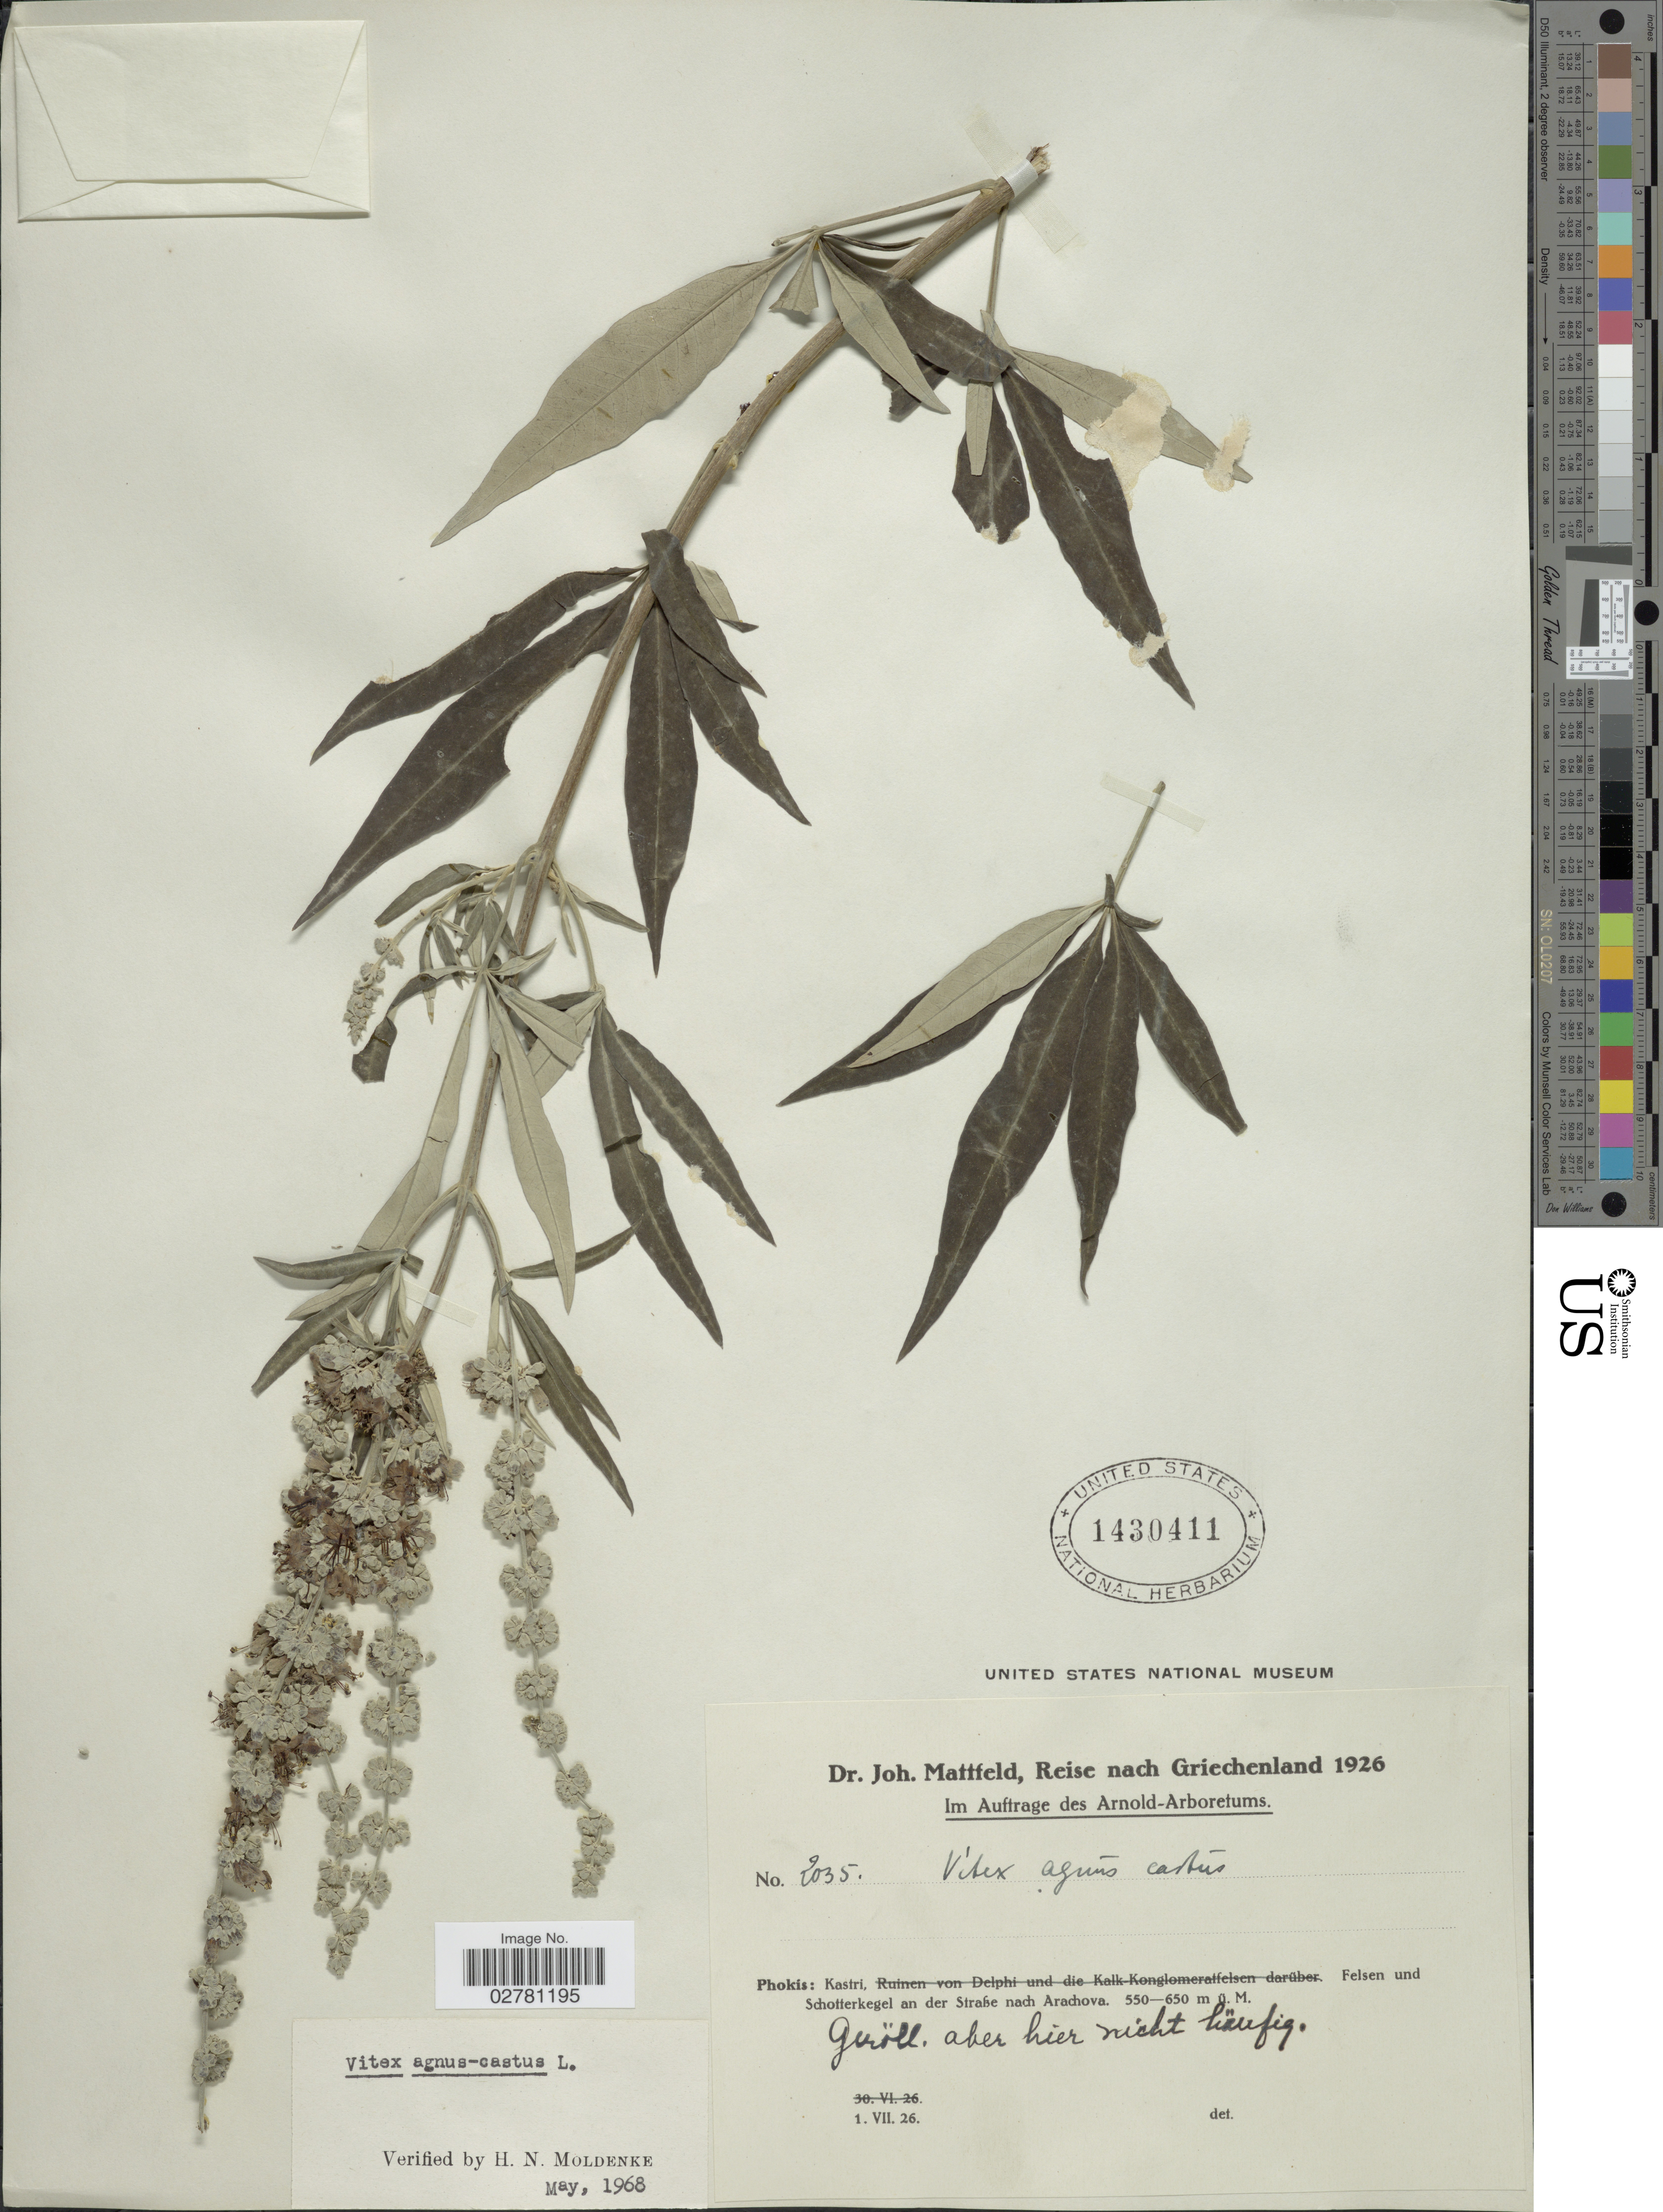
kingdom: Plantae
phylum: Tracheophyta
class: Magnoliopsida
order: Lamiales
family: Lamiaceae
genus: Vitex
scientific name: Vitex agnus-castus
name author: L.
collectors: J. Mattfeld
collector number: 2035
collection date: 1926-07-01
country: Greece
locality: Griechenland. Phokis: Kastri. Felsen und Schotterkegel an der Strabe nach Arachova.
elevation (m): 550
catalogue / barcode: US 1430411